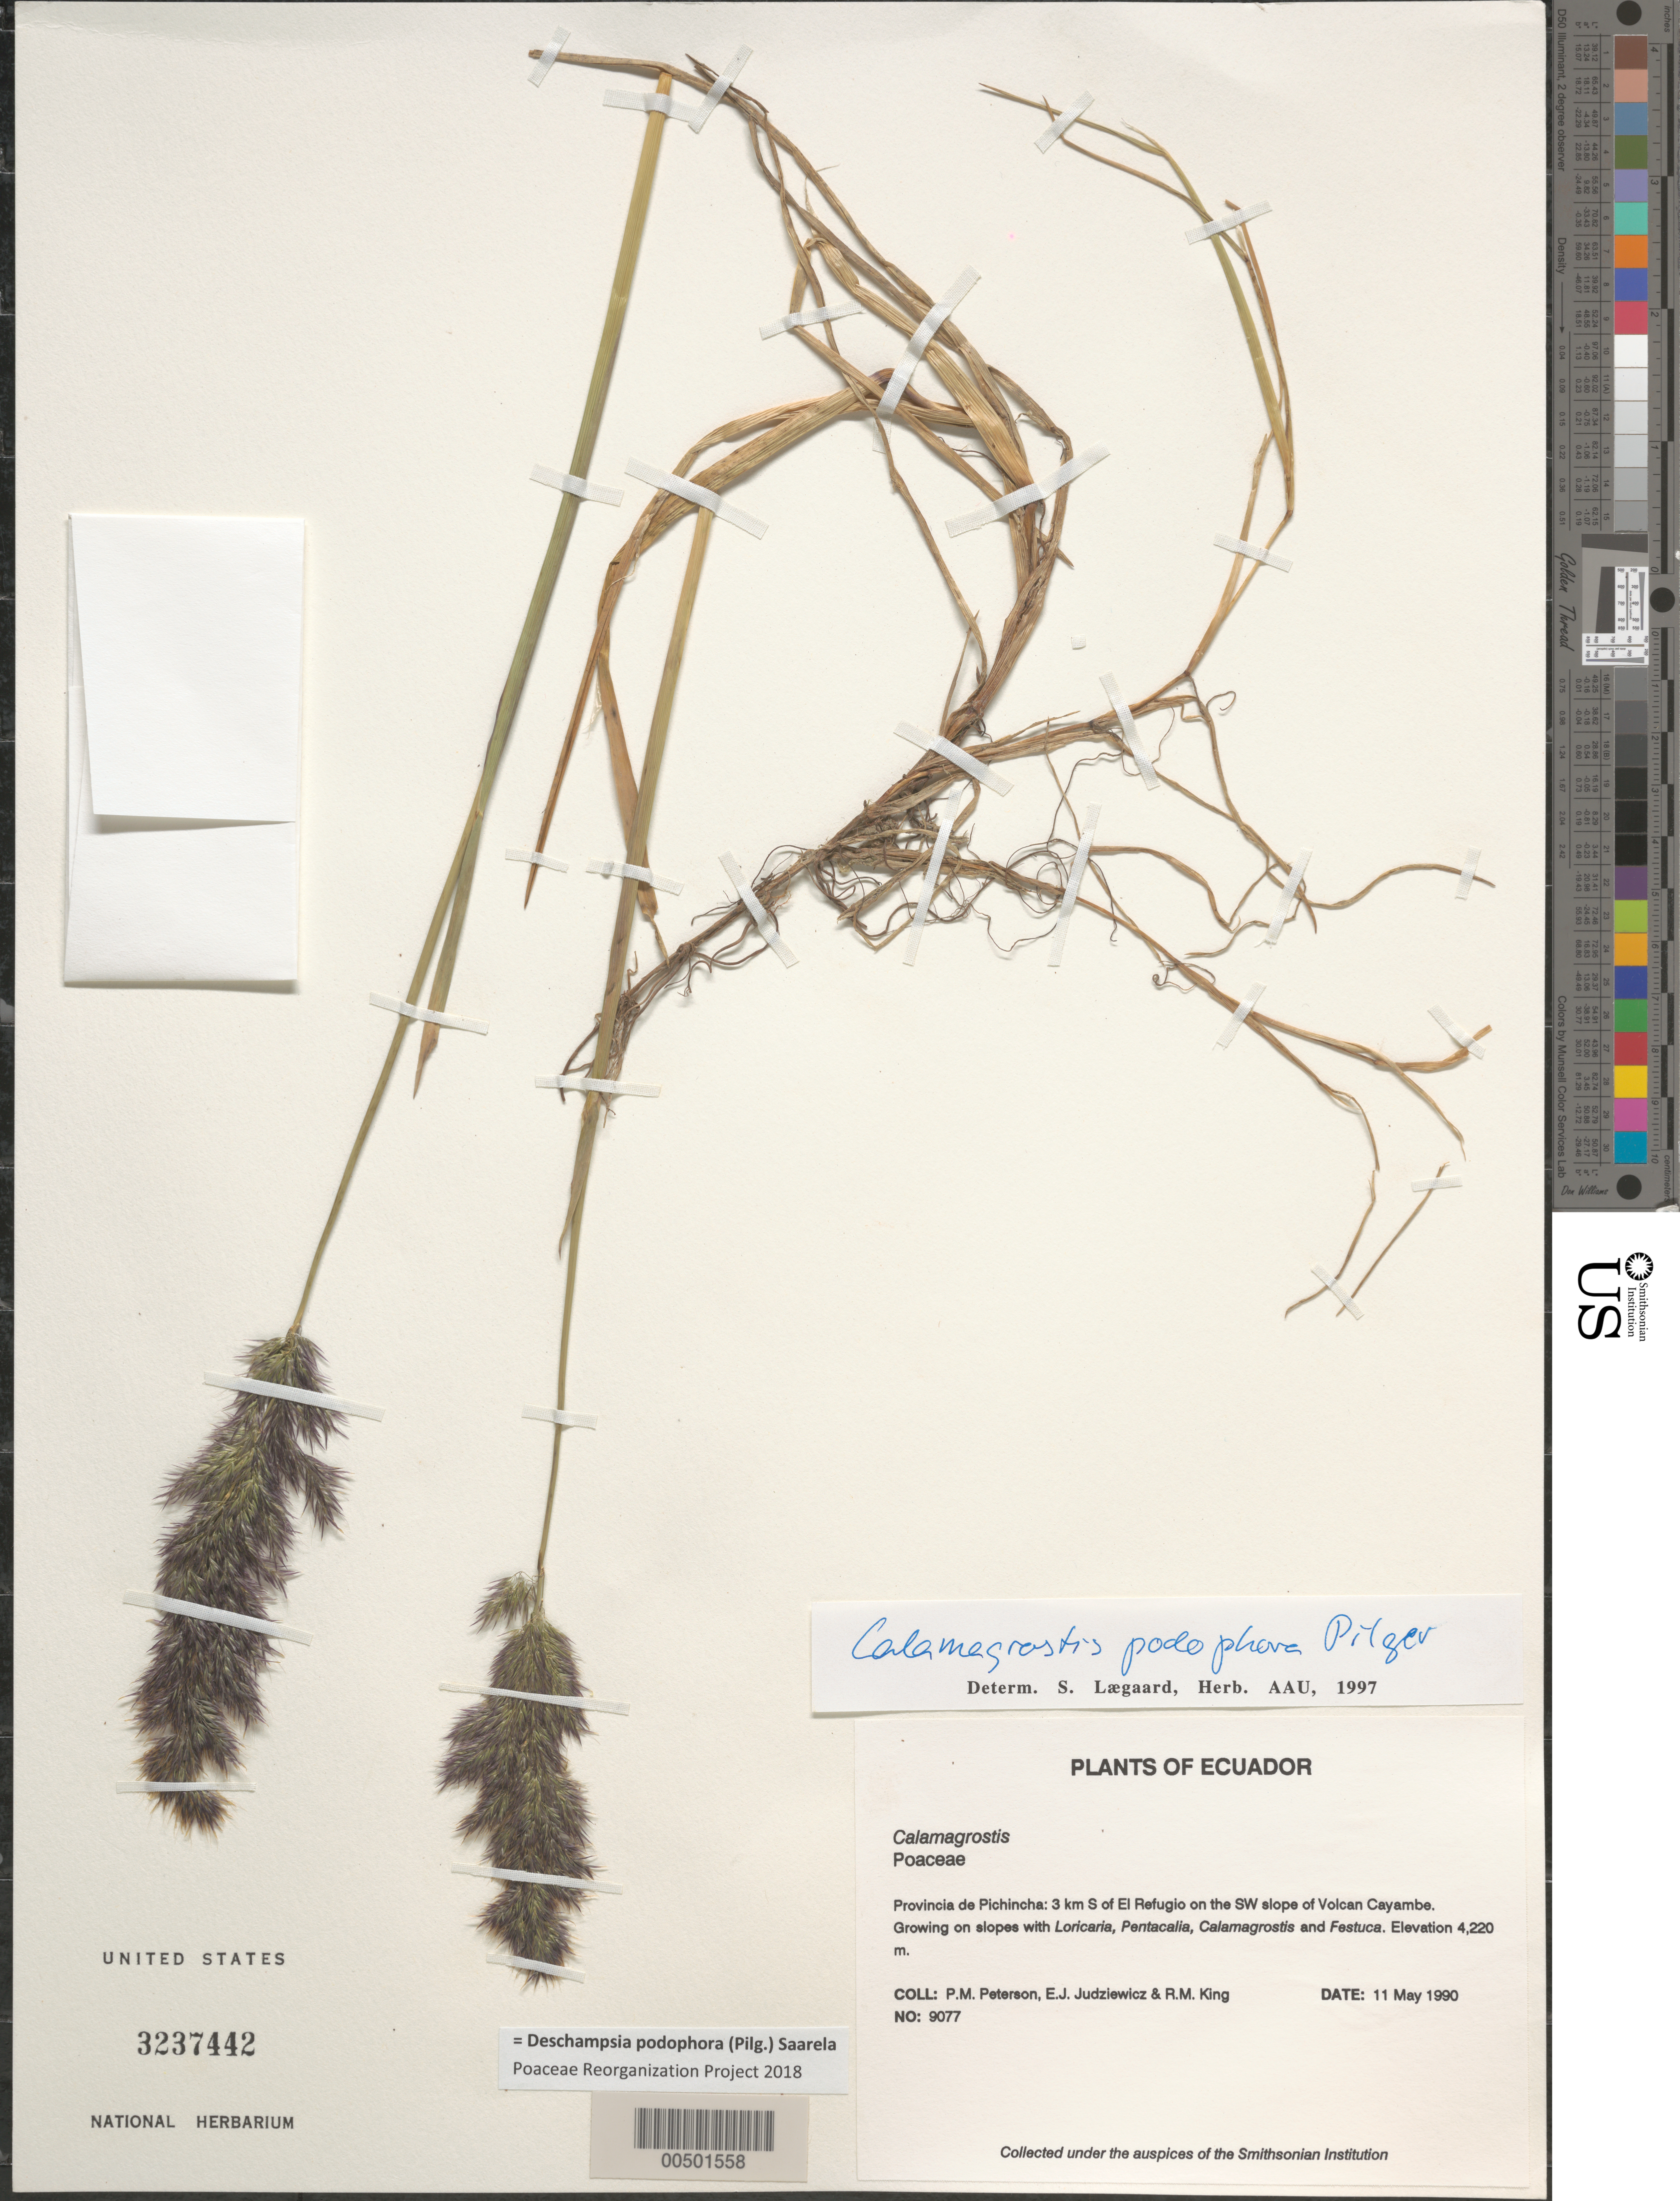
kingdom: Plantae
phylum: Tracheophyta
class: Liliopsida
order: Poales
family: Poaceae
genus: Deschampsia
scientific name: Deschampsia podophora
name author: (Pilg.) Saarela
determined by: Poaceae Reorganization Project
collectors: P. M. Peterson, E. J. Judziewicz & R. M. King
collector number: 09077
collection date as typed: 11 May 1990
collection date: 1990-05-11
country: Ecuador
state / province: Pichincha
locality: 3 km S of El Refugio on the SW slope of Volcan Cayambe.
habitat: Growing on slopes with Loricaria, Pentacalia, Calamagrostis and Festuca.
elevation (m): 4220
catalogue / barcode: US 3237442